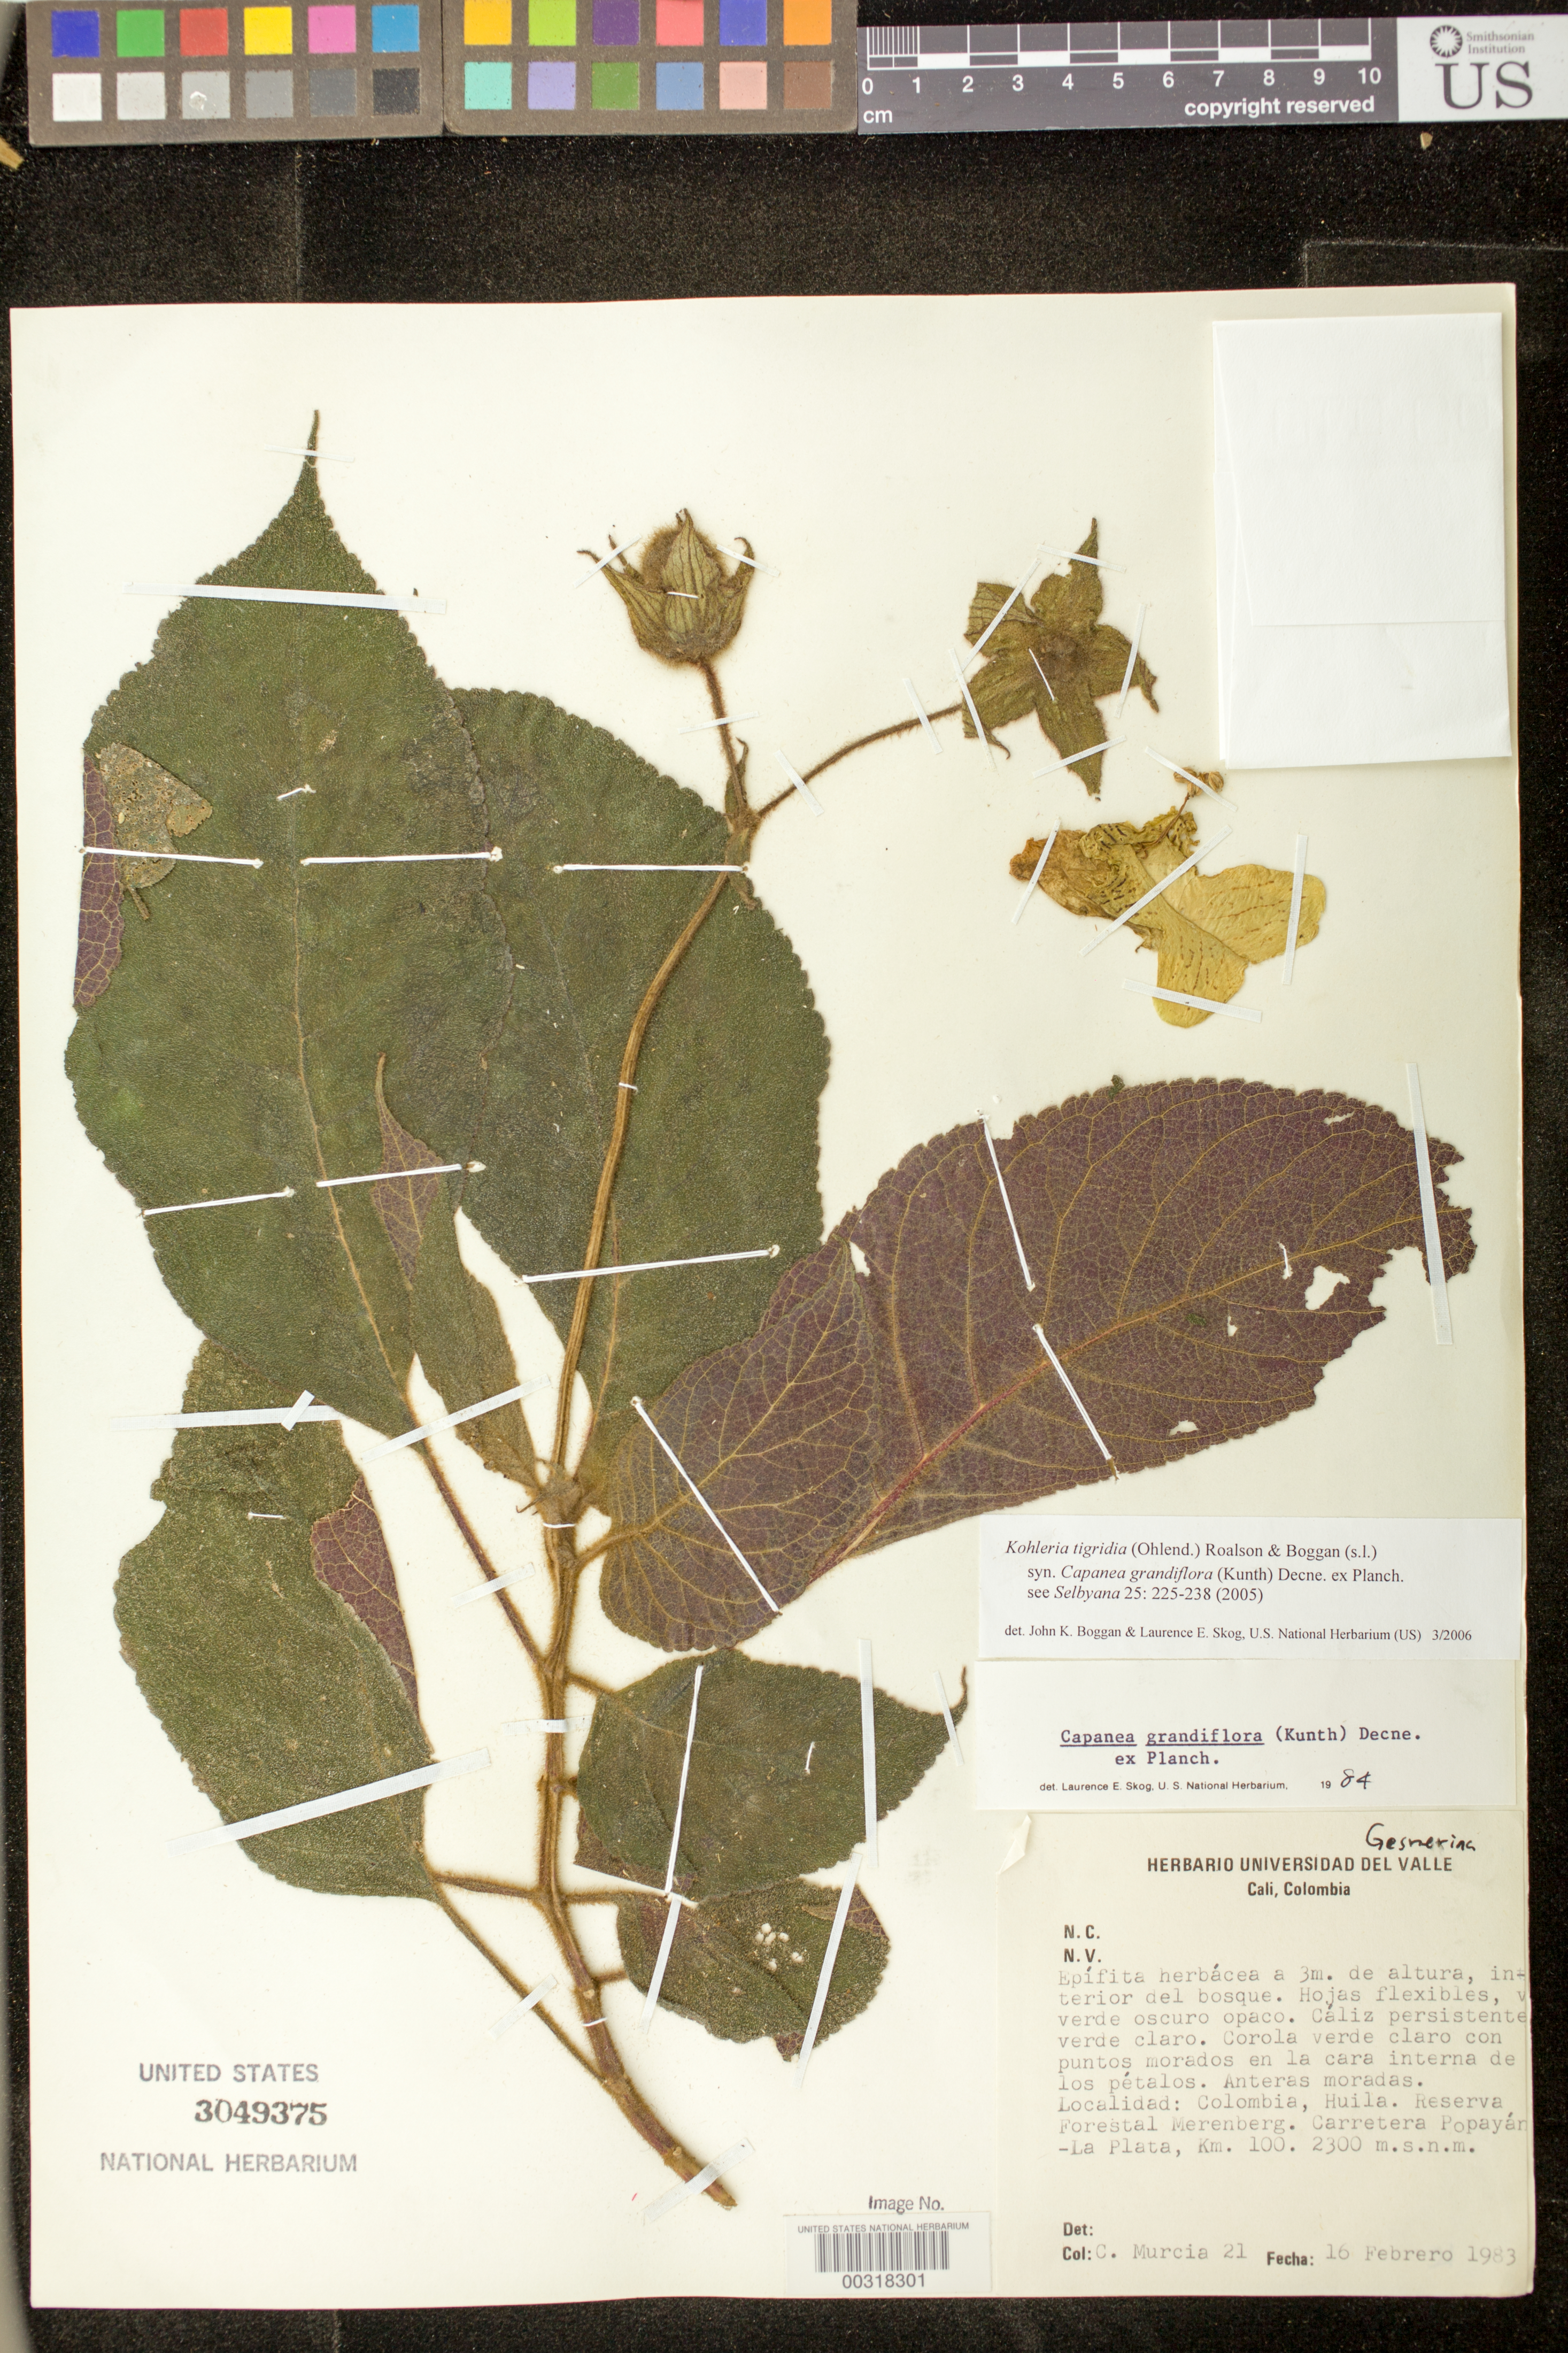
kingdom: Plantae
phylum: Tracheophyta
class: Magnoliopsida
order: Lamiales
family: Gesneriaceae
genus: Kohleria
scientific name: Kohleria tigridia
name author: (Ohlend.) Roalson & Boggan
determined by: Boggan, J. K.; Skog, L. E.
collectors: C. Murcia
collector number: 21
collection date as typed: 16 Feb 1983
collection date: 1983-02-16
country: Colombia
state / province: Huila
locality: Reserva Forestal Merenberg, Popayan-La Plata highway, km 100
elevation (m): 2300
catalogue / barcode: US 3049375